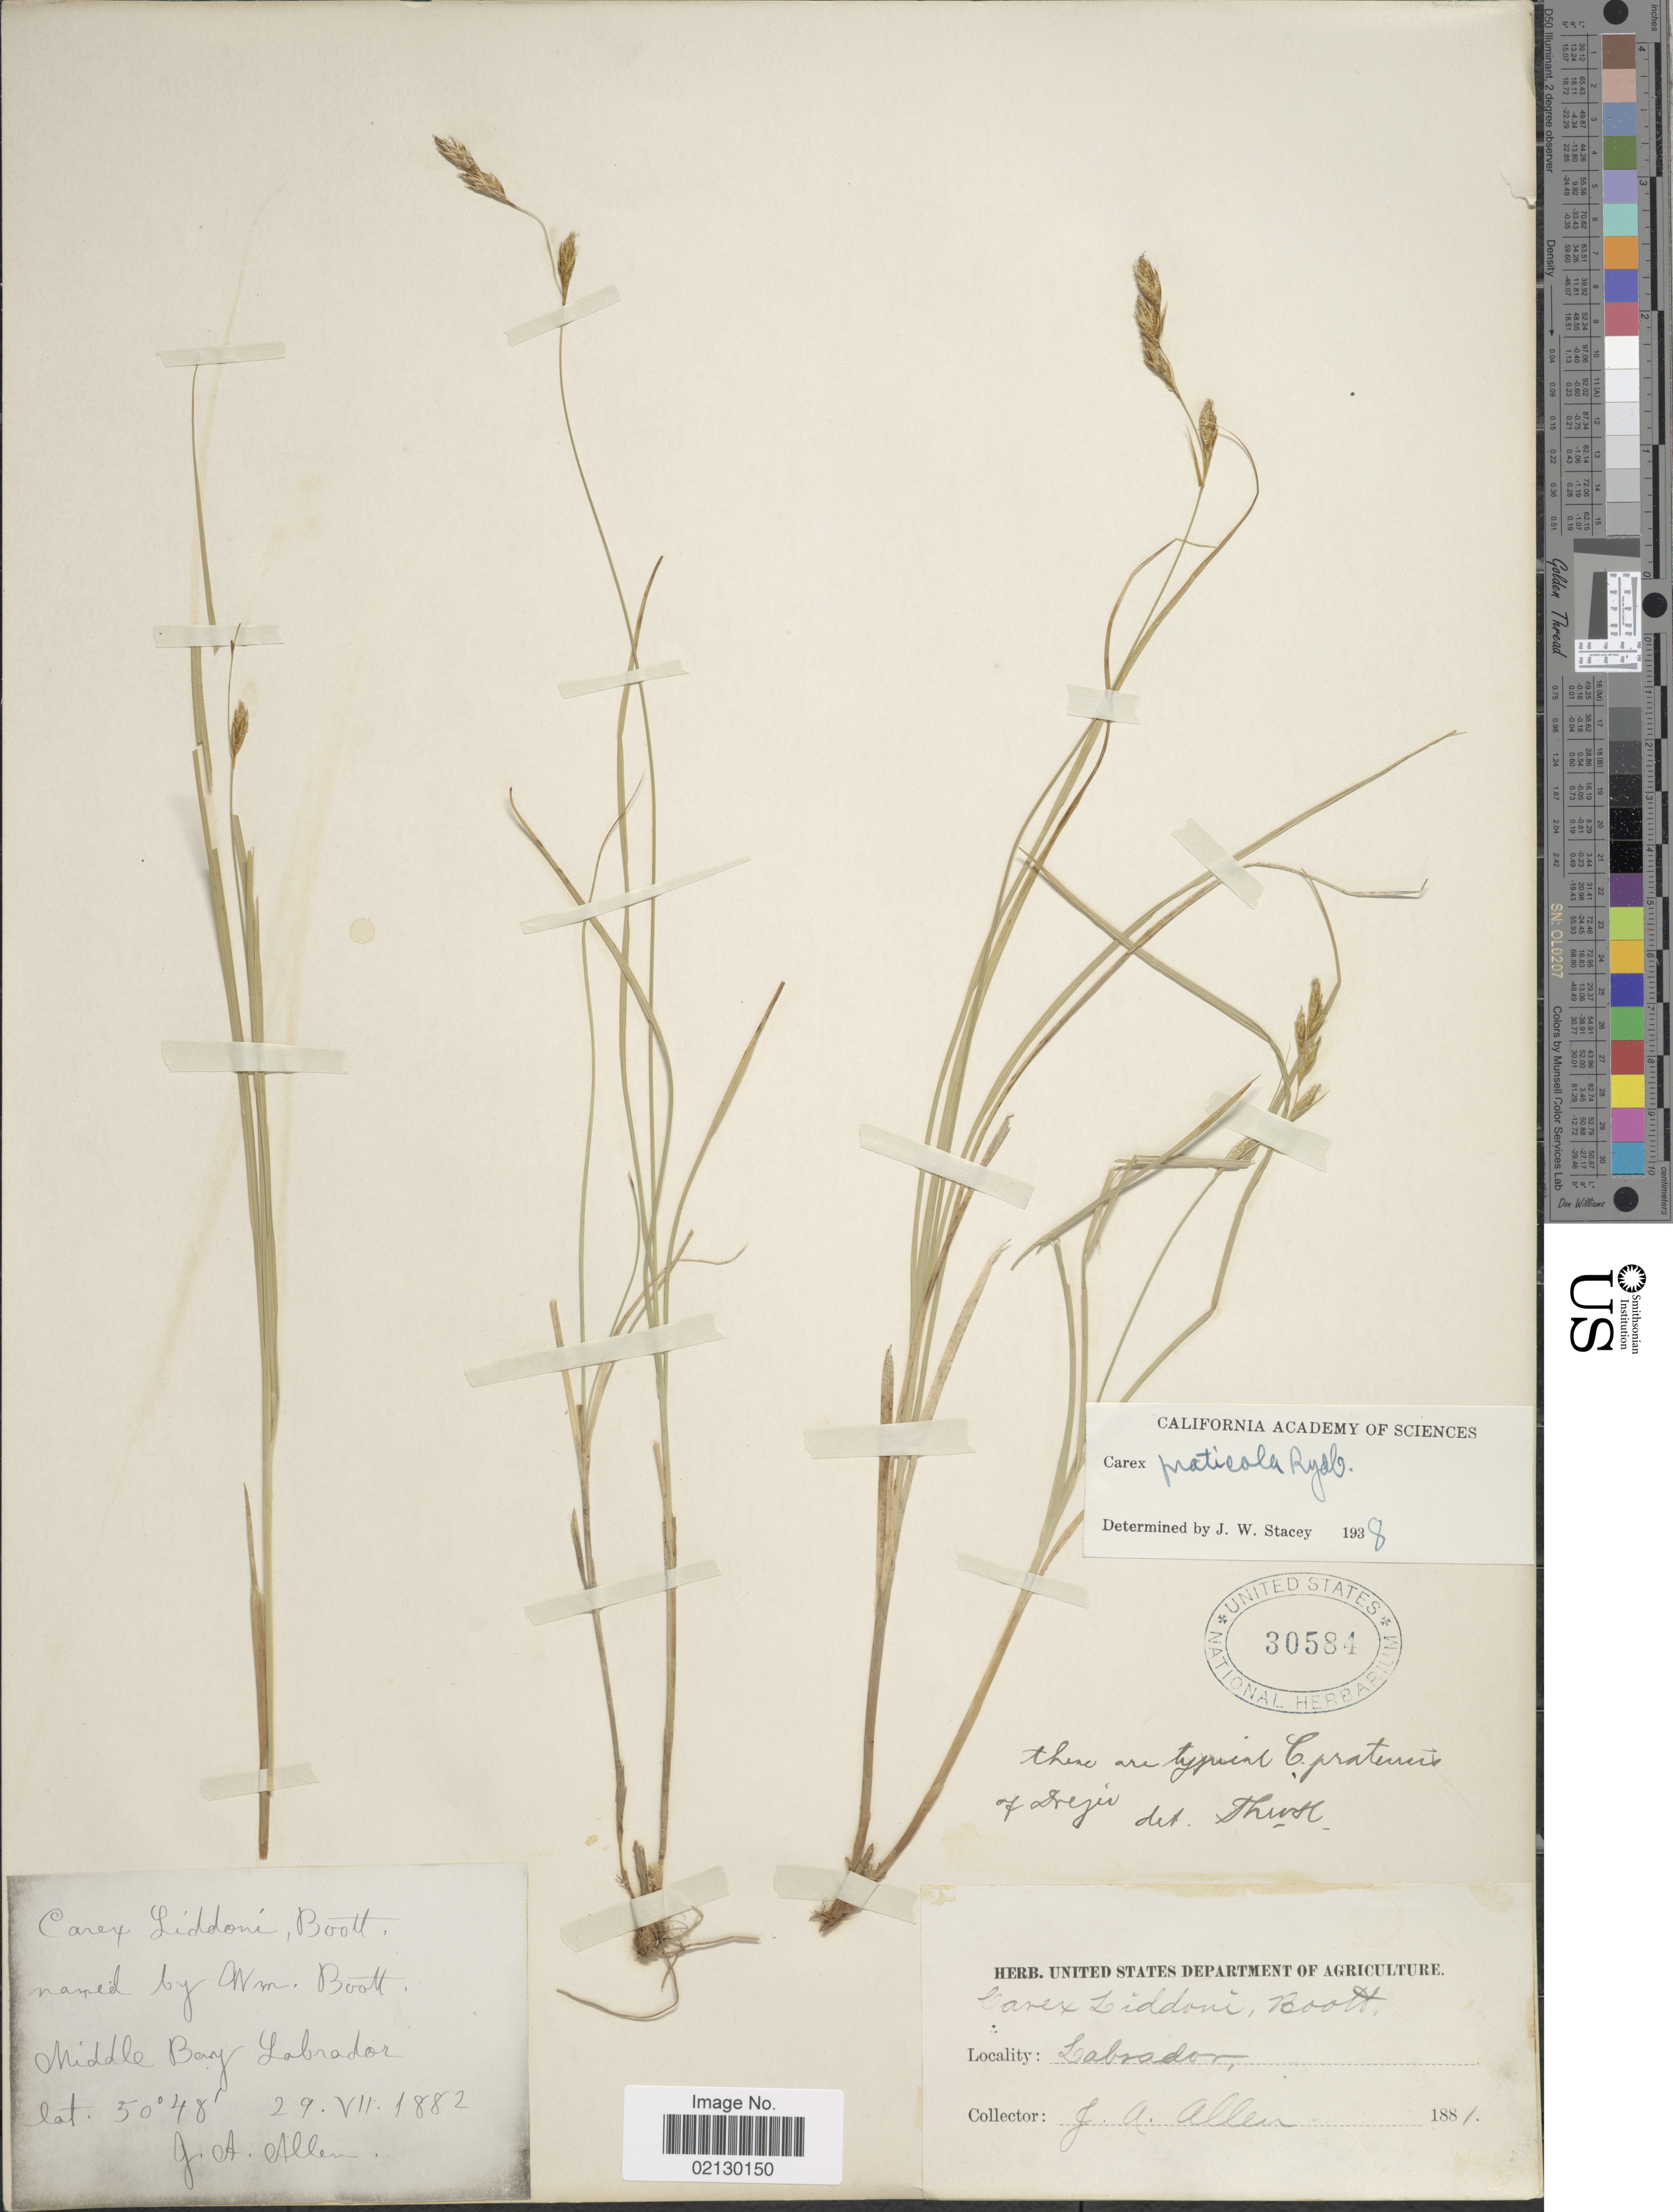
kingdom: Plantae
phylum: Tracheophyta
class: Liliopsida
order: Poales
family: Cyperaceae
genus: Carex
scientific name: Carex praticola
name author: Rydb.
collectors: J. A. Allen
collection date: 1882-07-29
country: Canada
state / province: Newfoundland and Labrador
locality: Middle Bay Labrador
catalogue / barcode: US 30584